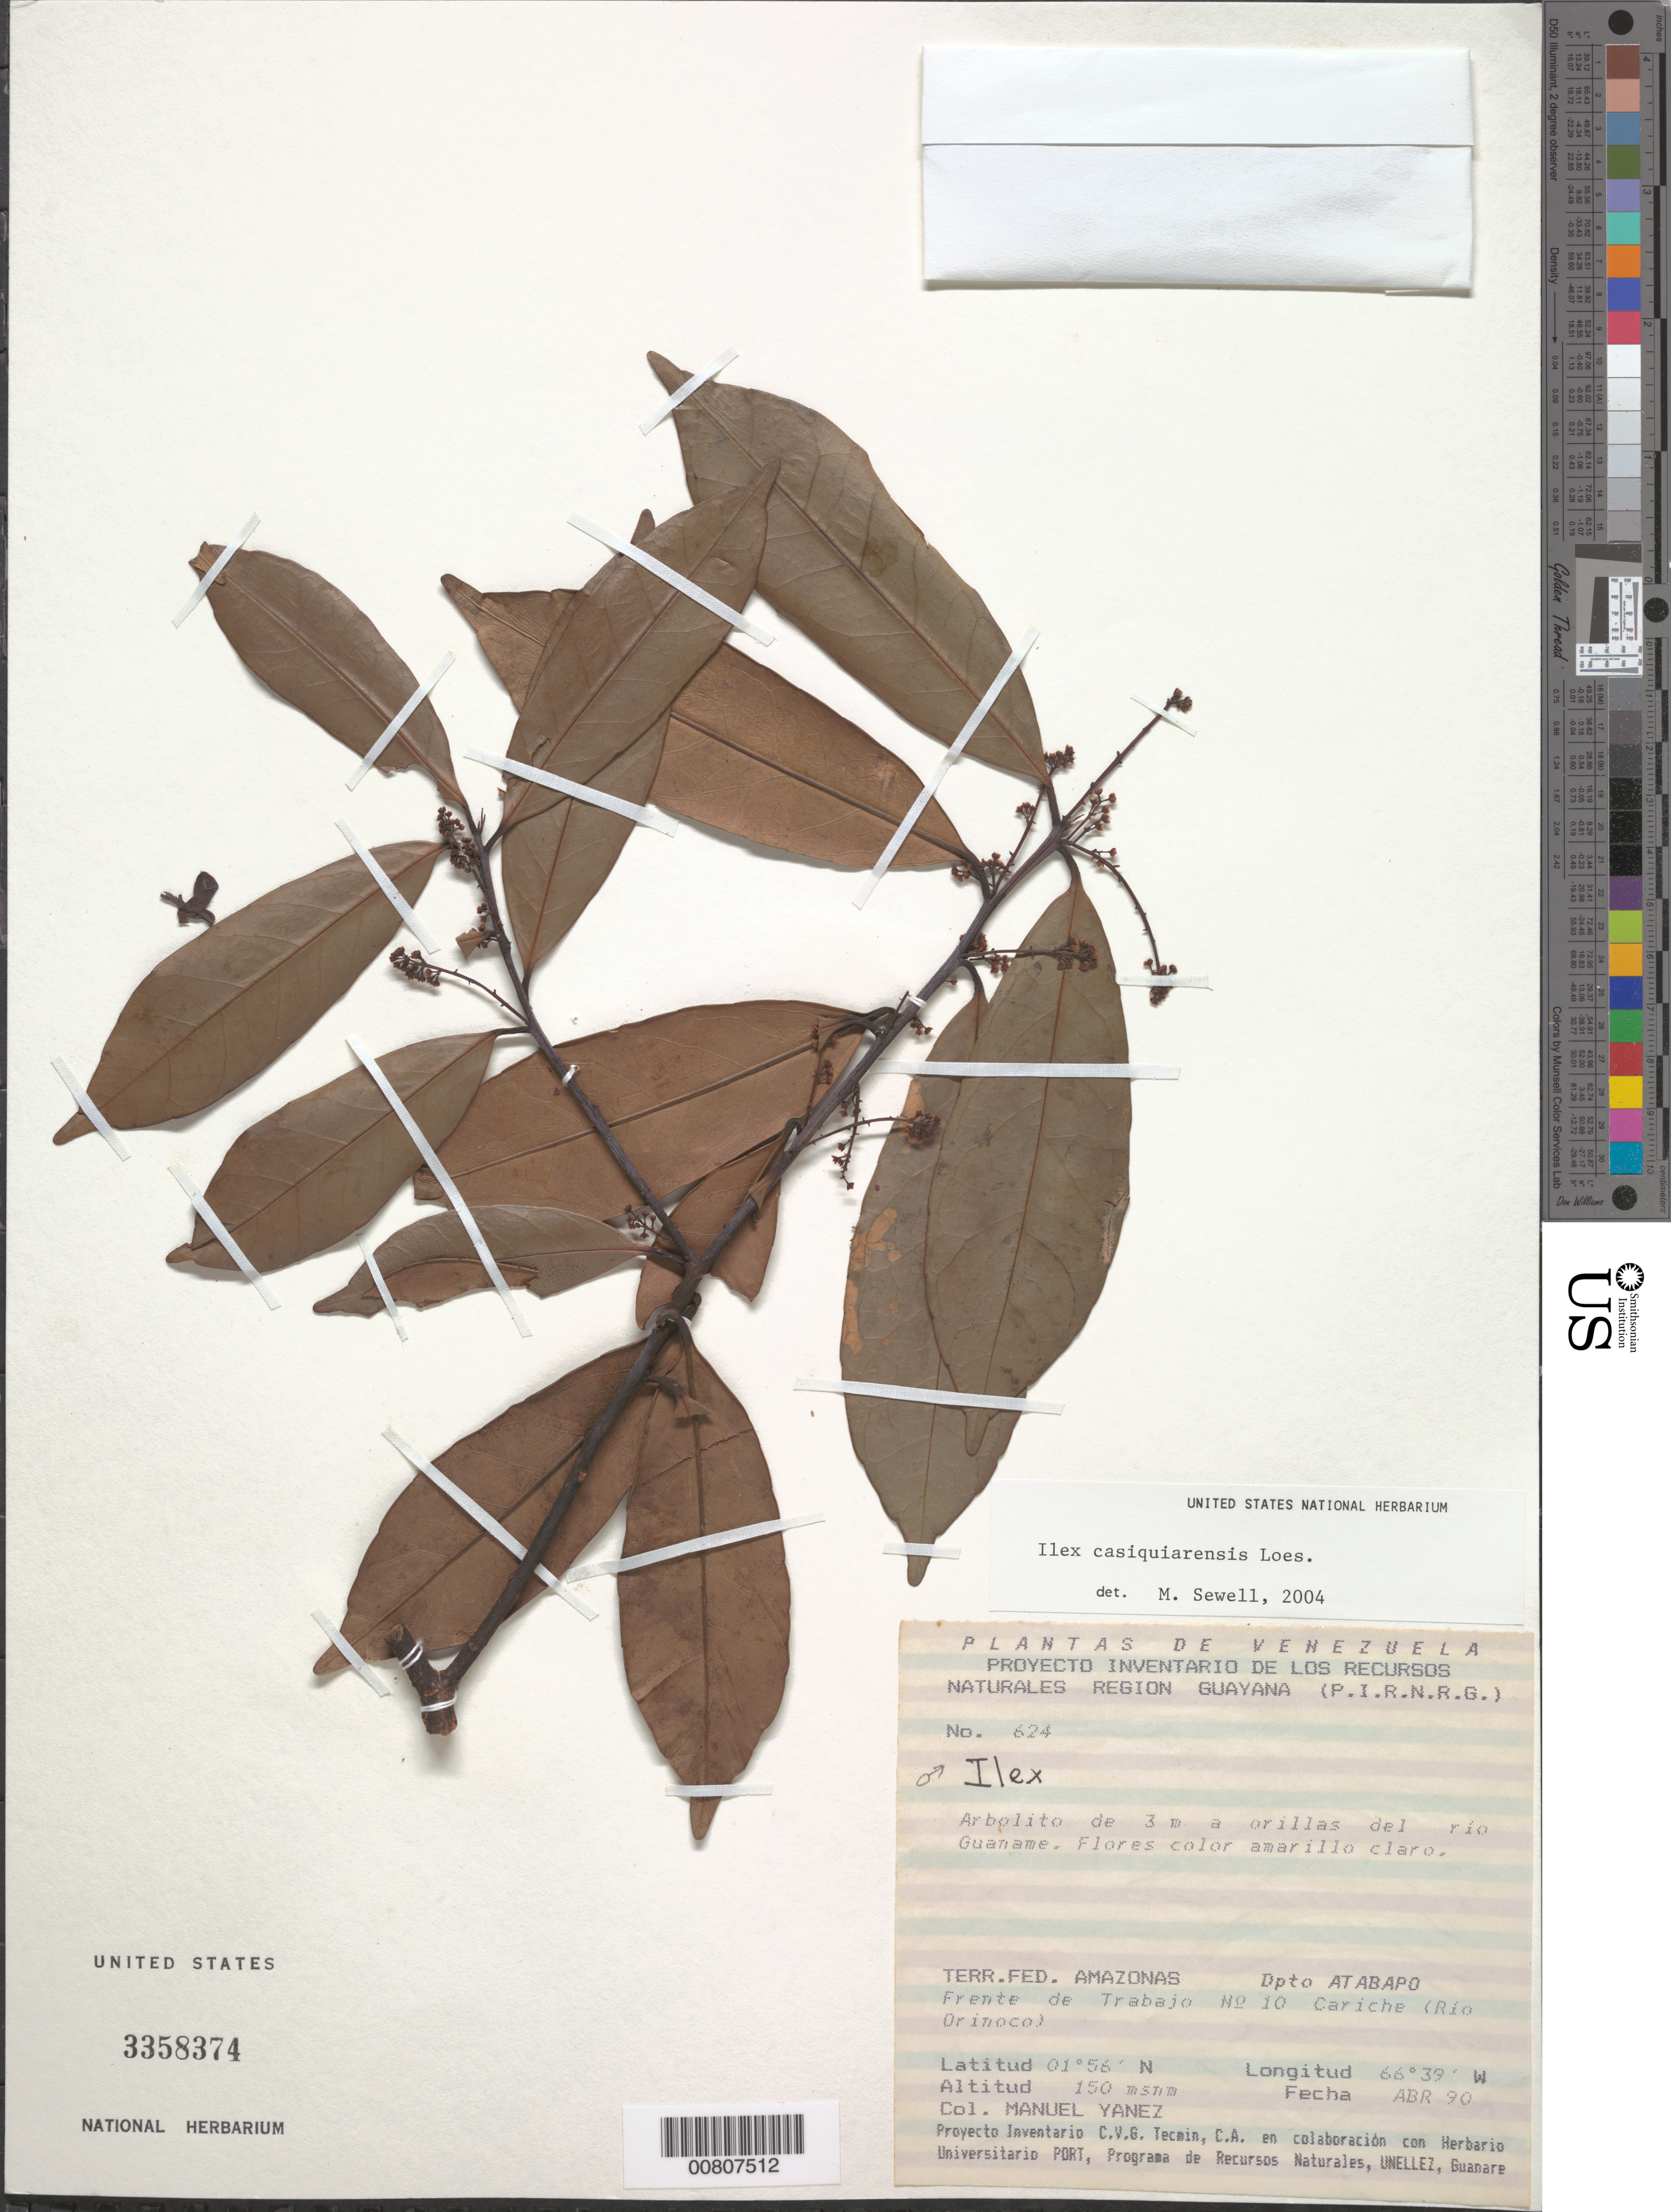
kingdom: Plantae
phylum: Tracheophyta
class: Magnoliopsida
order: Aquifoliales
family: Aquifoliaceae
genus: Ilex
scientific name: Ilex casiquiarensis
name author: Loes.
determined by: Sewell, M.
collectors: M. Yanez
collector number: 624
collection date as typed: Apr-90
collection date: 1990-04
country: Venezuela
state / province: Amazonas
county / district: Atabapo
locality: Río Guaname, frente de Trabajo no. 10 Cariche (Río Orinoco)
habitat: Orillas del río Guaname (bank of the Guaname River)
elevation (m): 150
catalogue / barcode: US 3358374